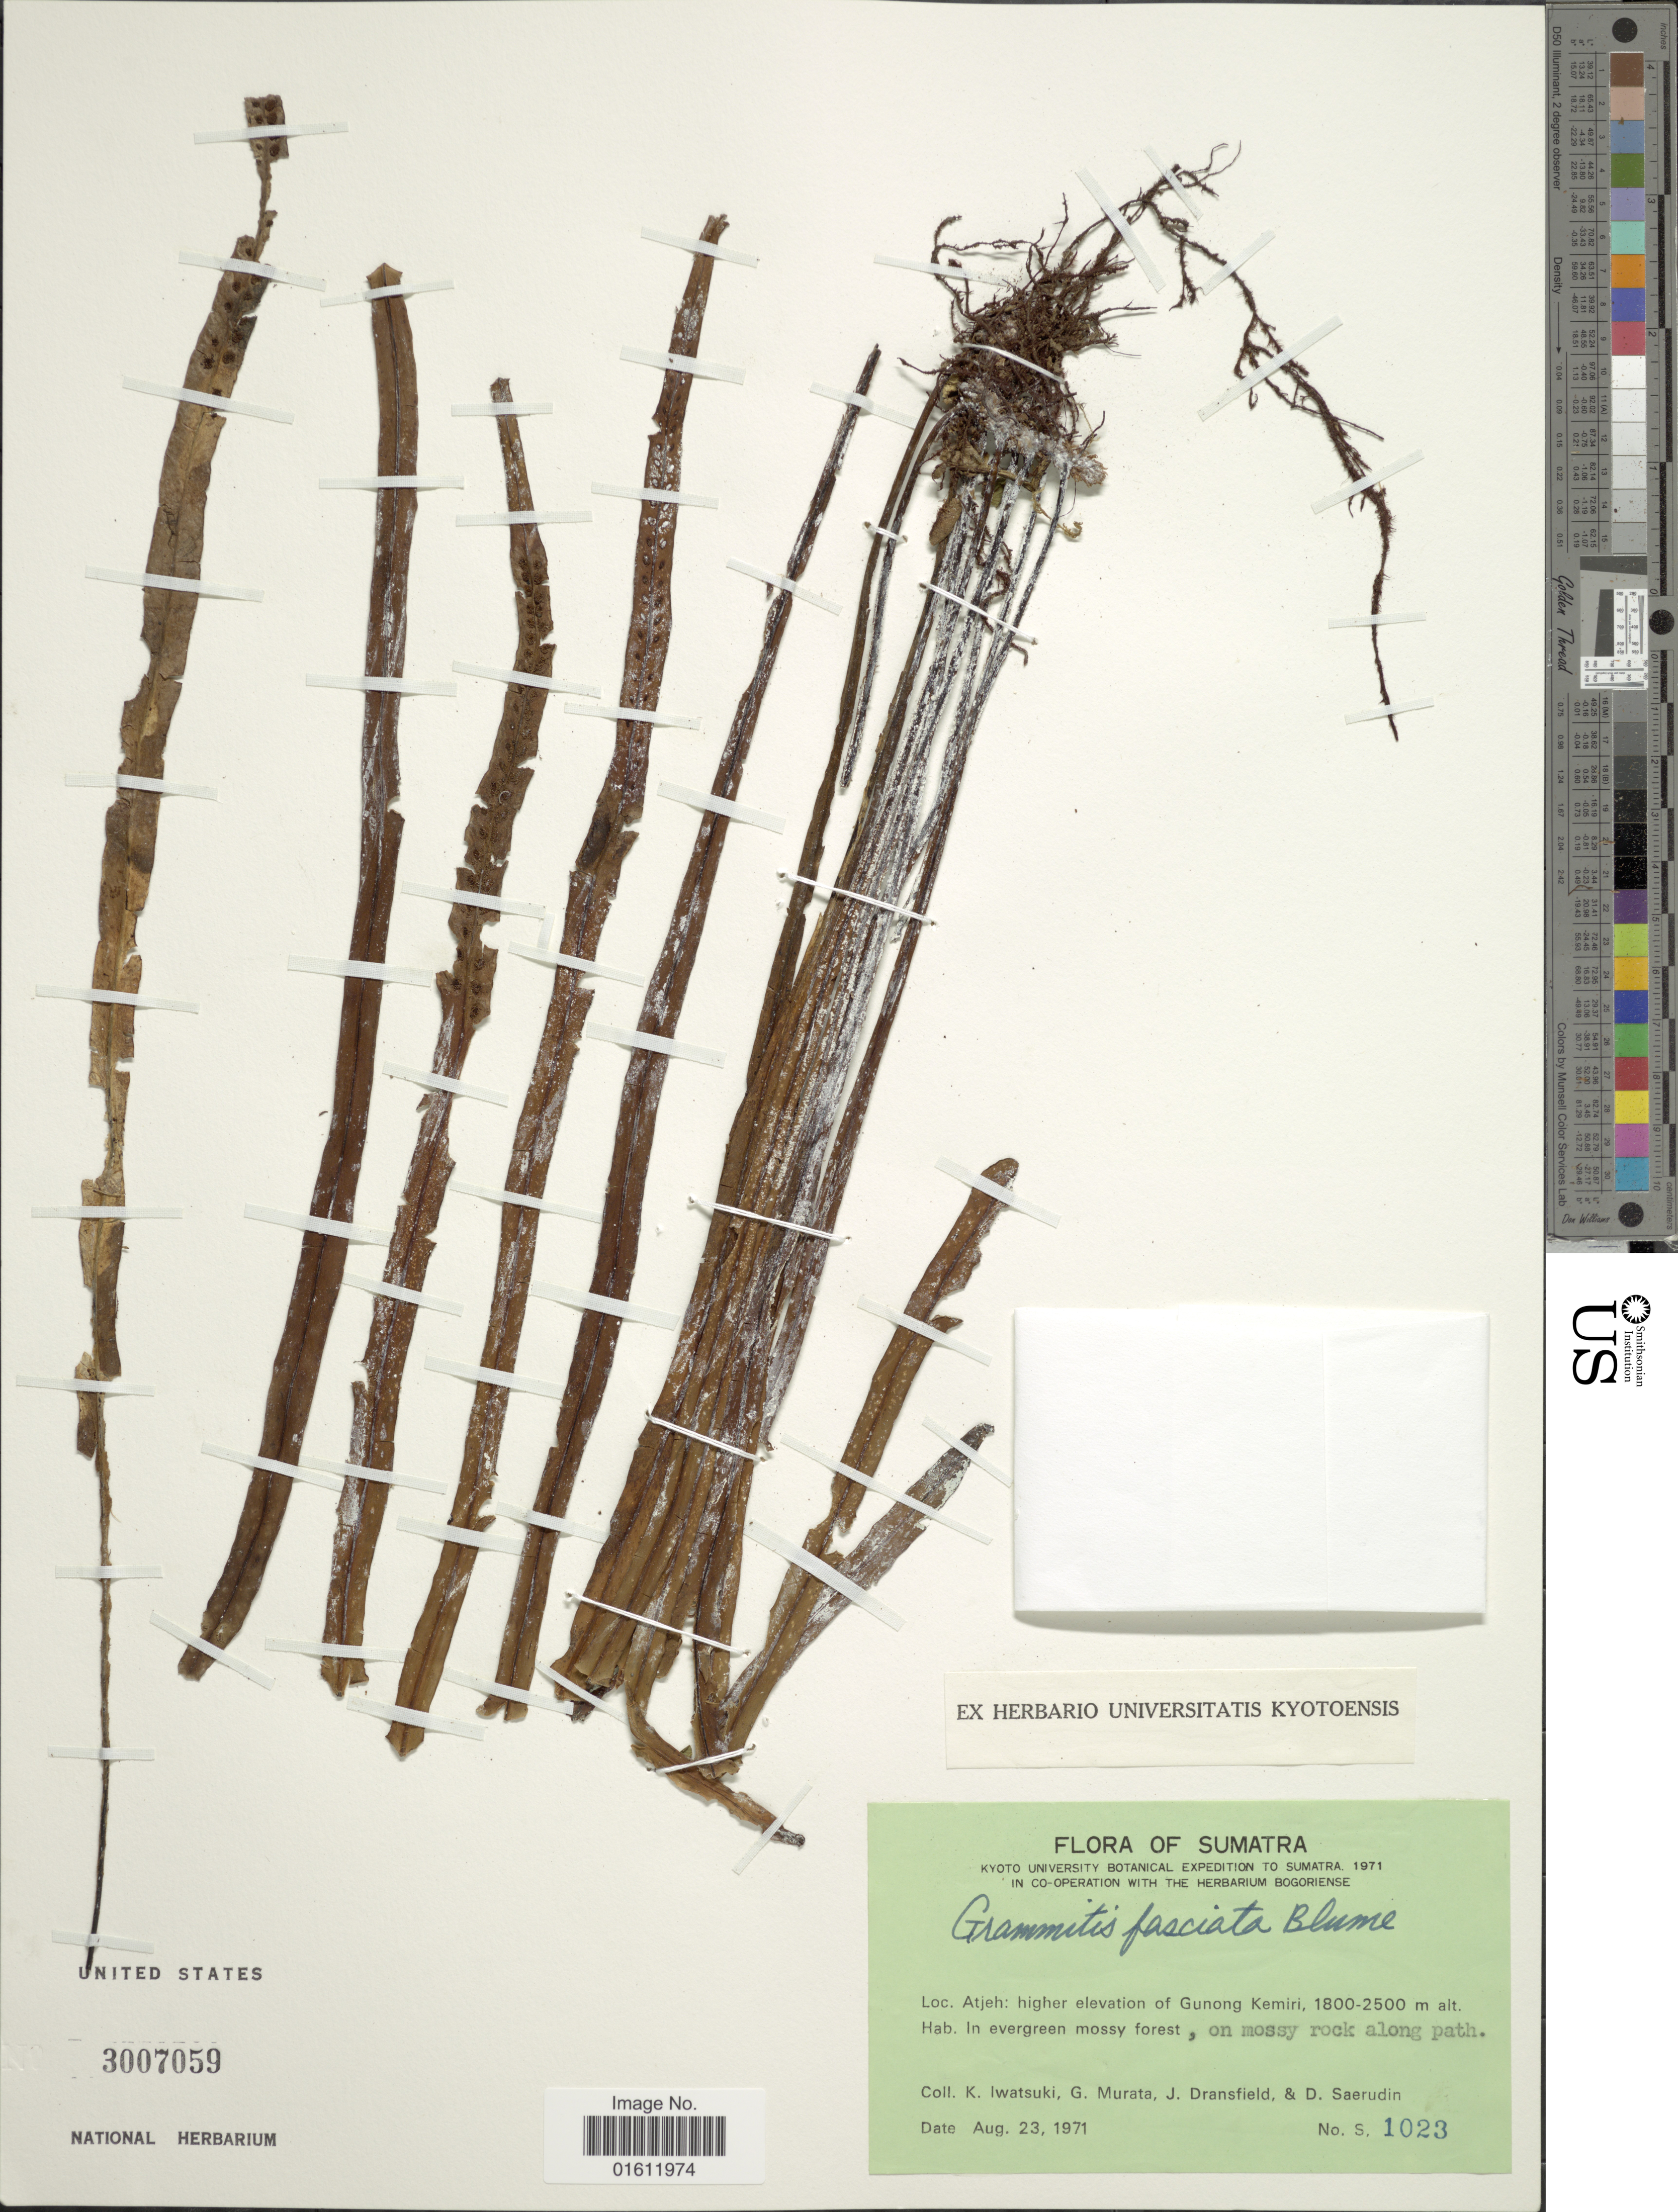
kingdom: Plantae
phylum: Tracheophyta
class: Polypodiopsida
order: Polypodiales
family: Polypodiaceae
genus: Oreogrammitis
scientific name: Oreogrammitis fasciata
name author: (Blume) Parris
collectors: K. Iwatsuki, G. Murata, J. Dransfield & D. Saerudin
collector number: S 1023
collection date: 1971-08-23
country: Indonesia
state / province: Sumatra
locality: Atjeh: higher elevation of Gunong Kemiri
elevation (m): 1800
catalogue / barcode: US 3007059